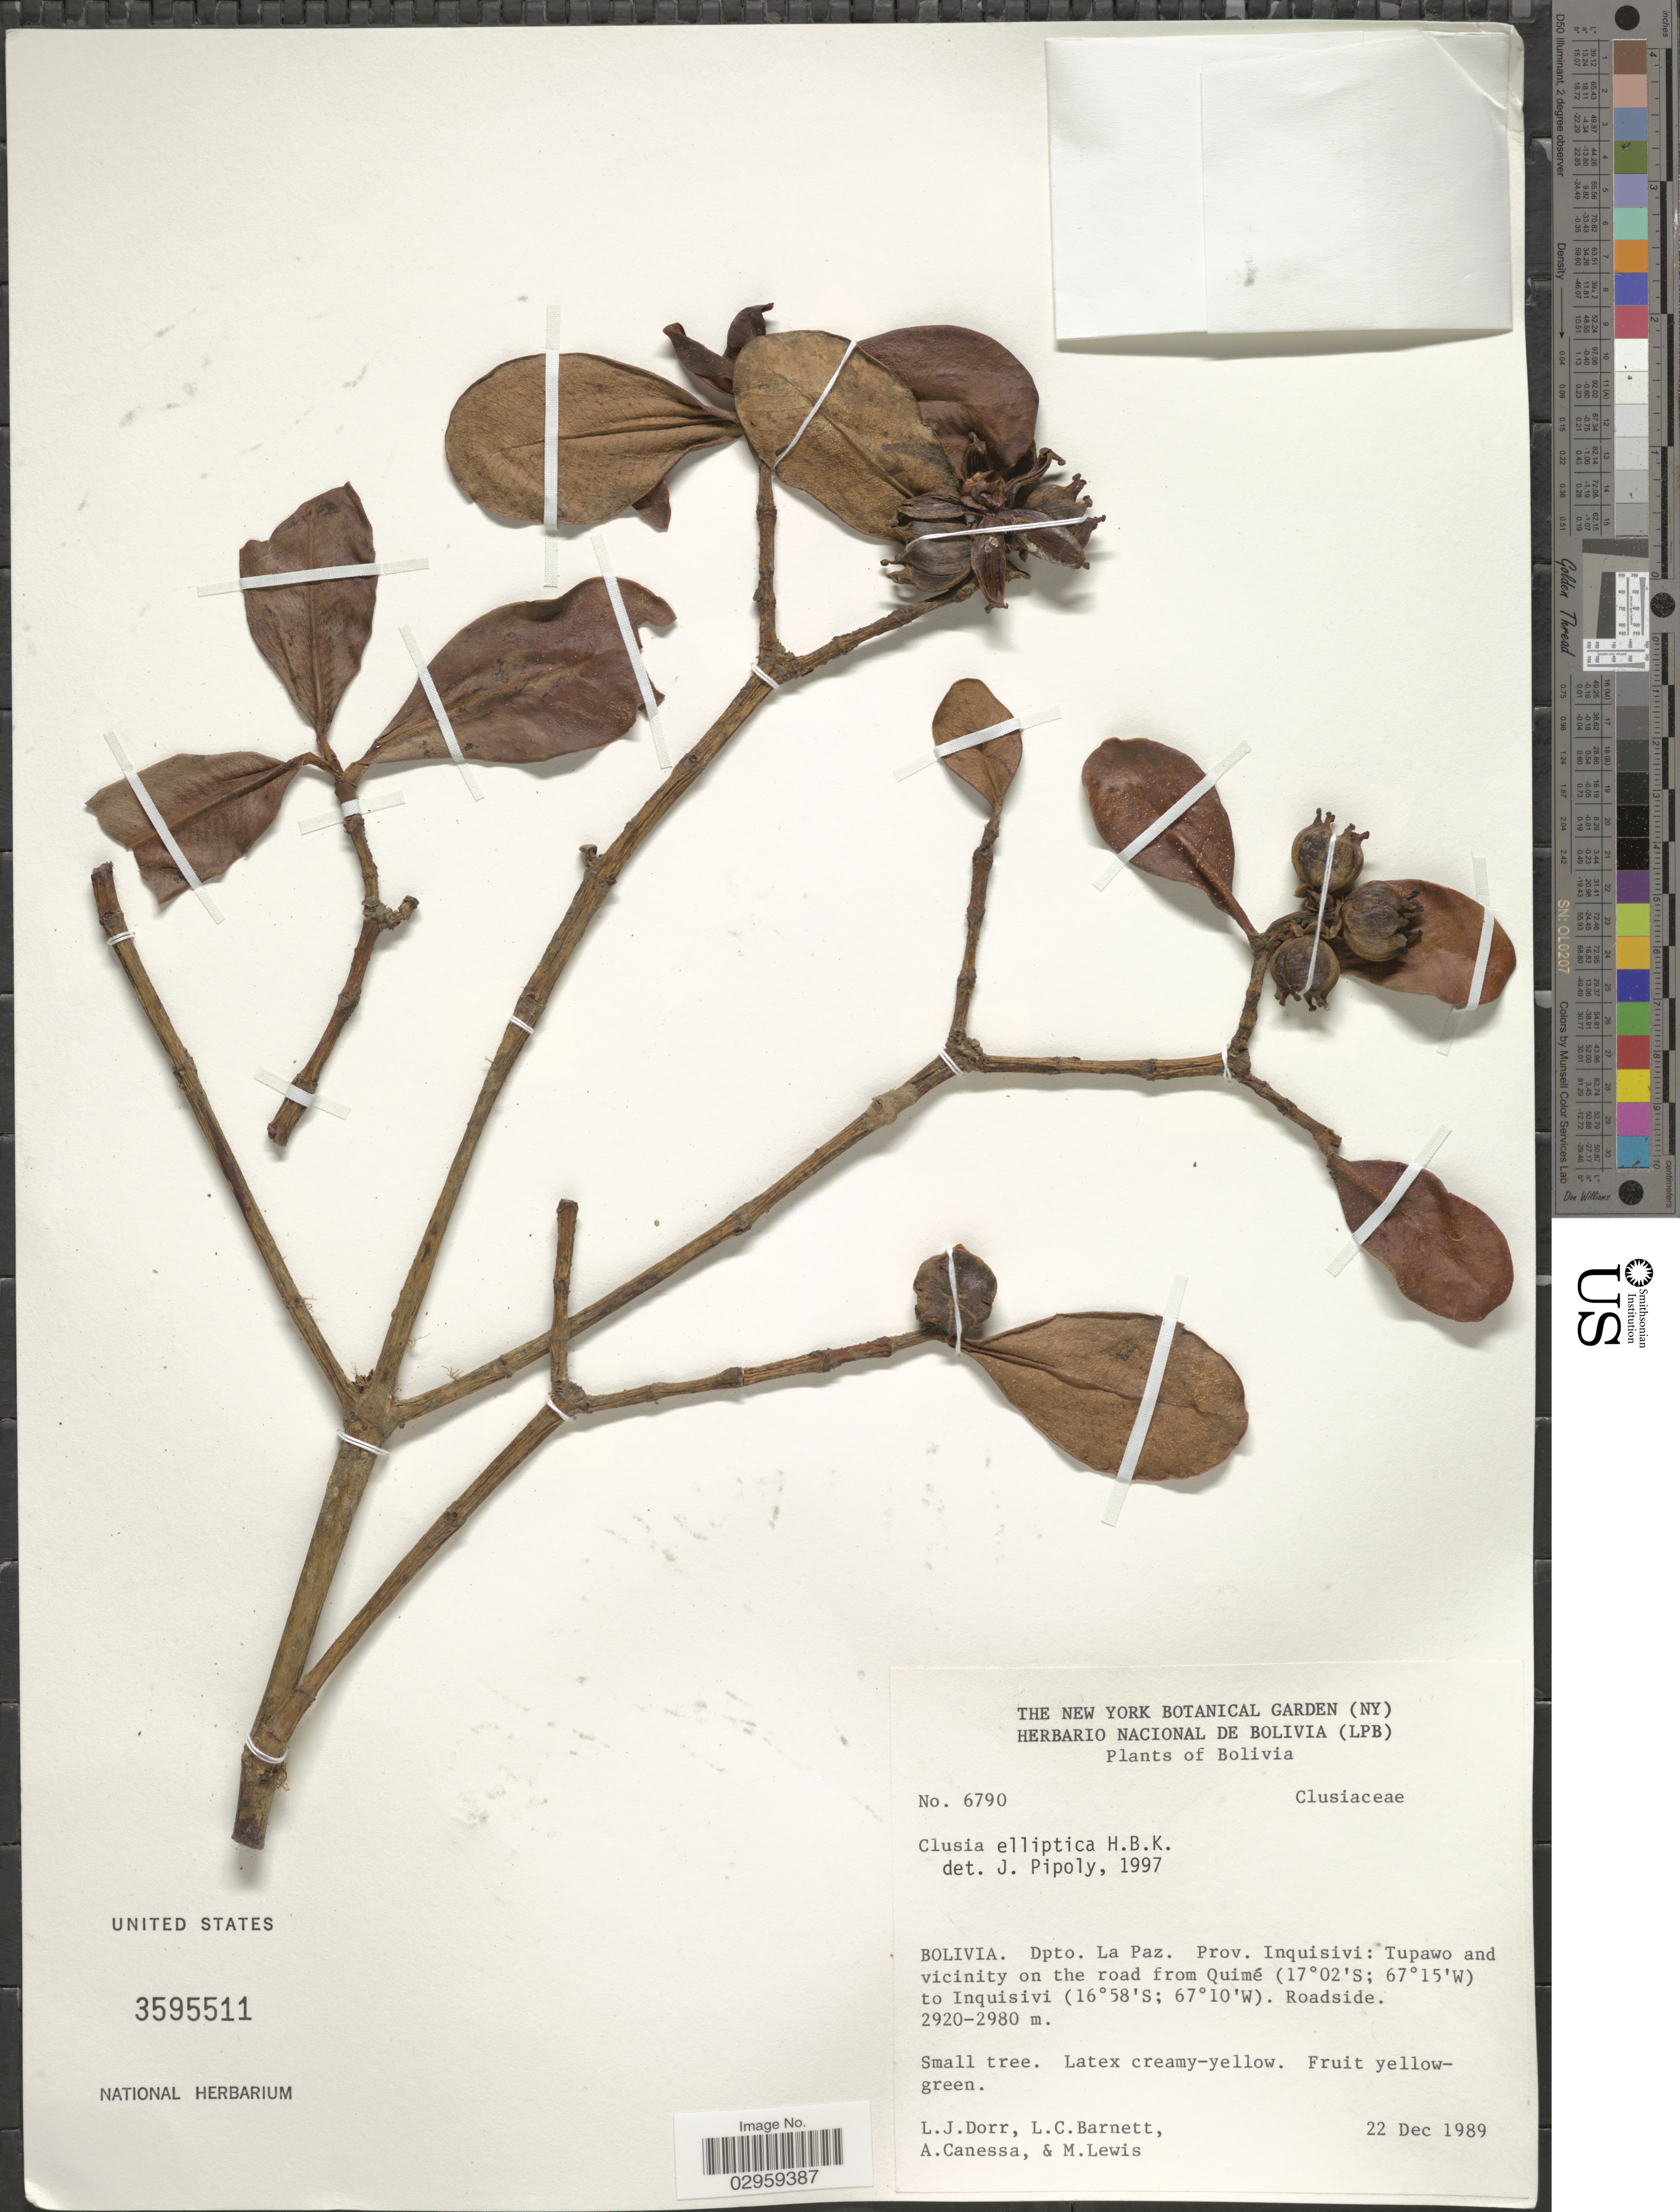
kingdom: Plantae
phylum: Tracheophyta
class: Magnoliopsida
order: Malpighiales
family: Clusiaceae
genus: Clusia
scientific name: Clusia elliptica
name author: Kunth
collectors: L. J. Dorr, L. C. Barnett, A. Canessa & M. Lewis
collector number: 6790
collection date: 1989-12-22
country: Bolivia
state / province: La Paz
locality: Dpto. La Paz. Prov. Inquisivi: Tupawo and vicinity on the road from Quime to Inquisivi.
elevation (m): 2920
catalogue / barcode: US 3595511